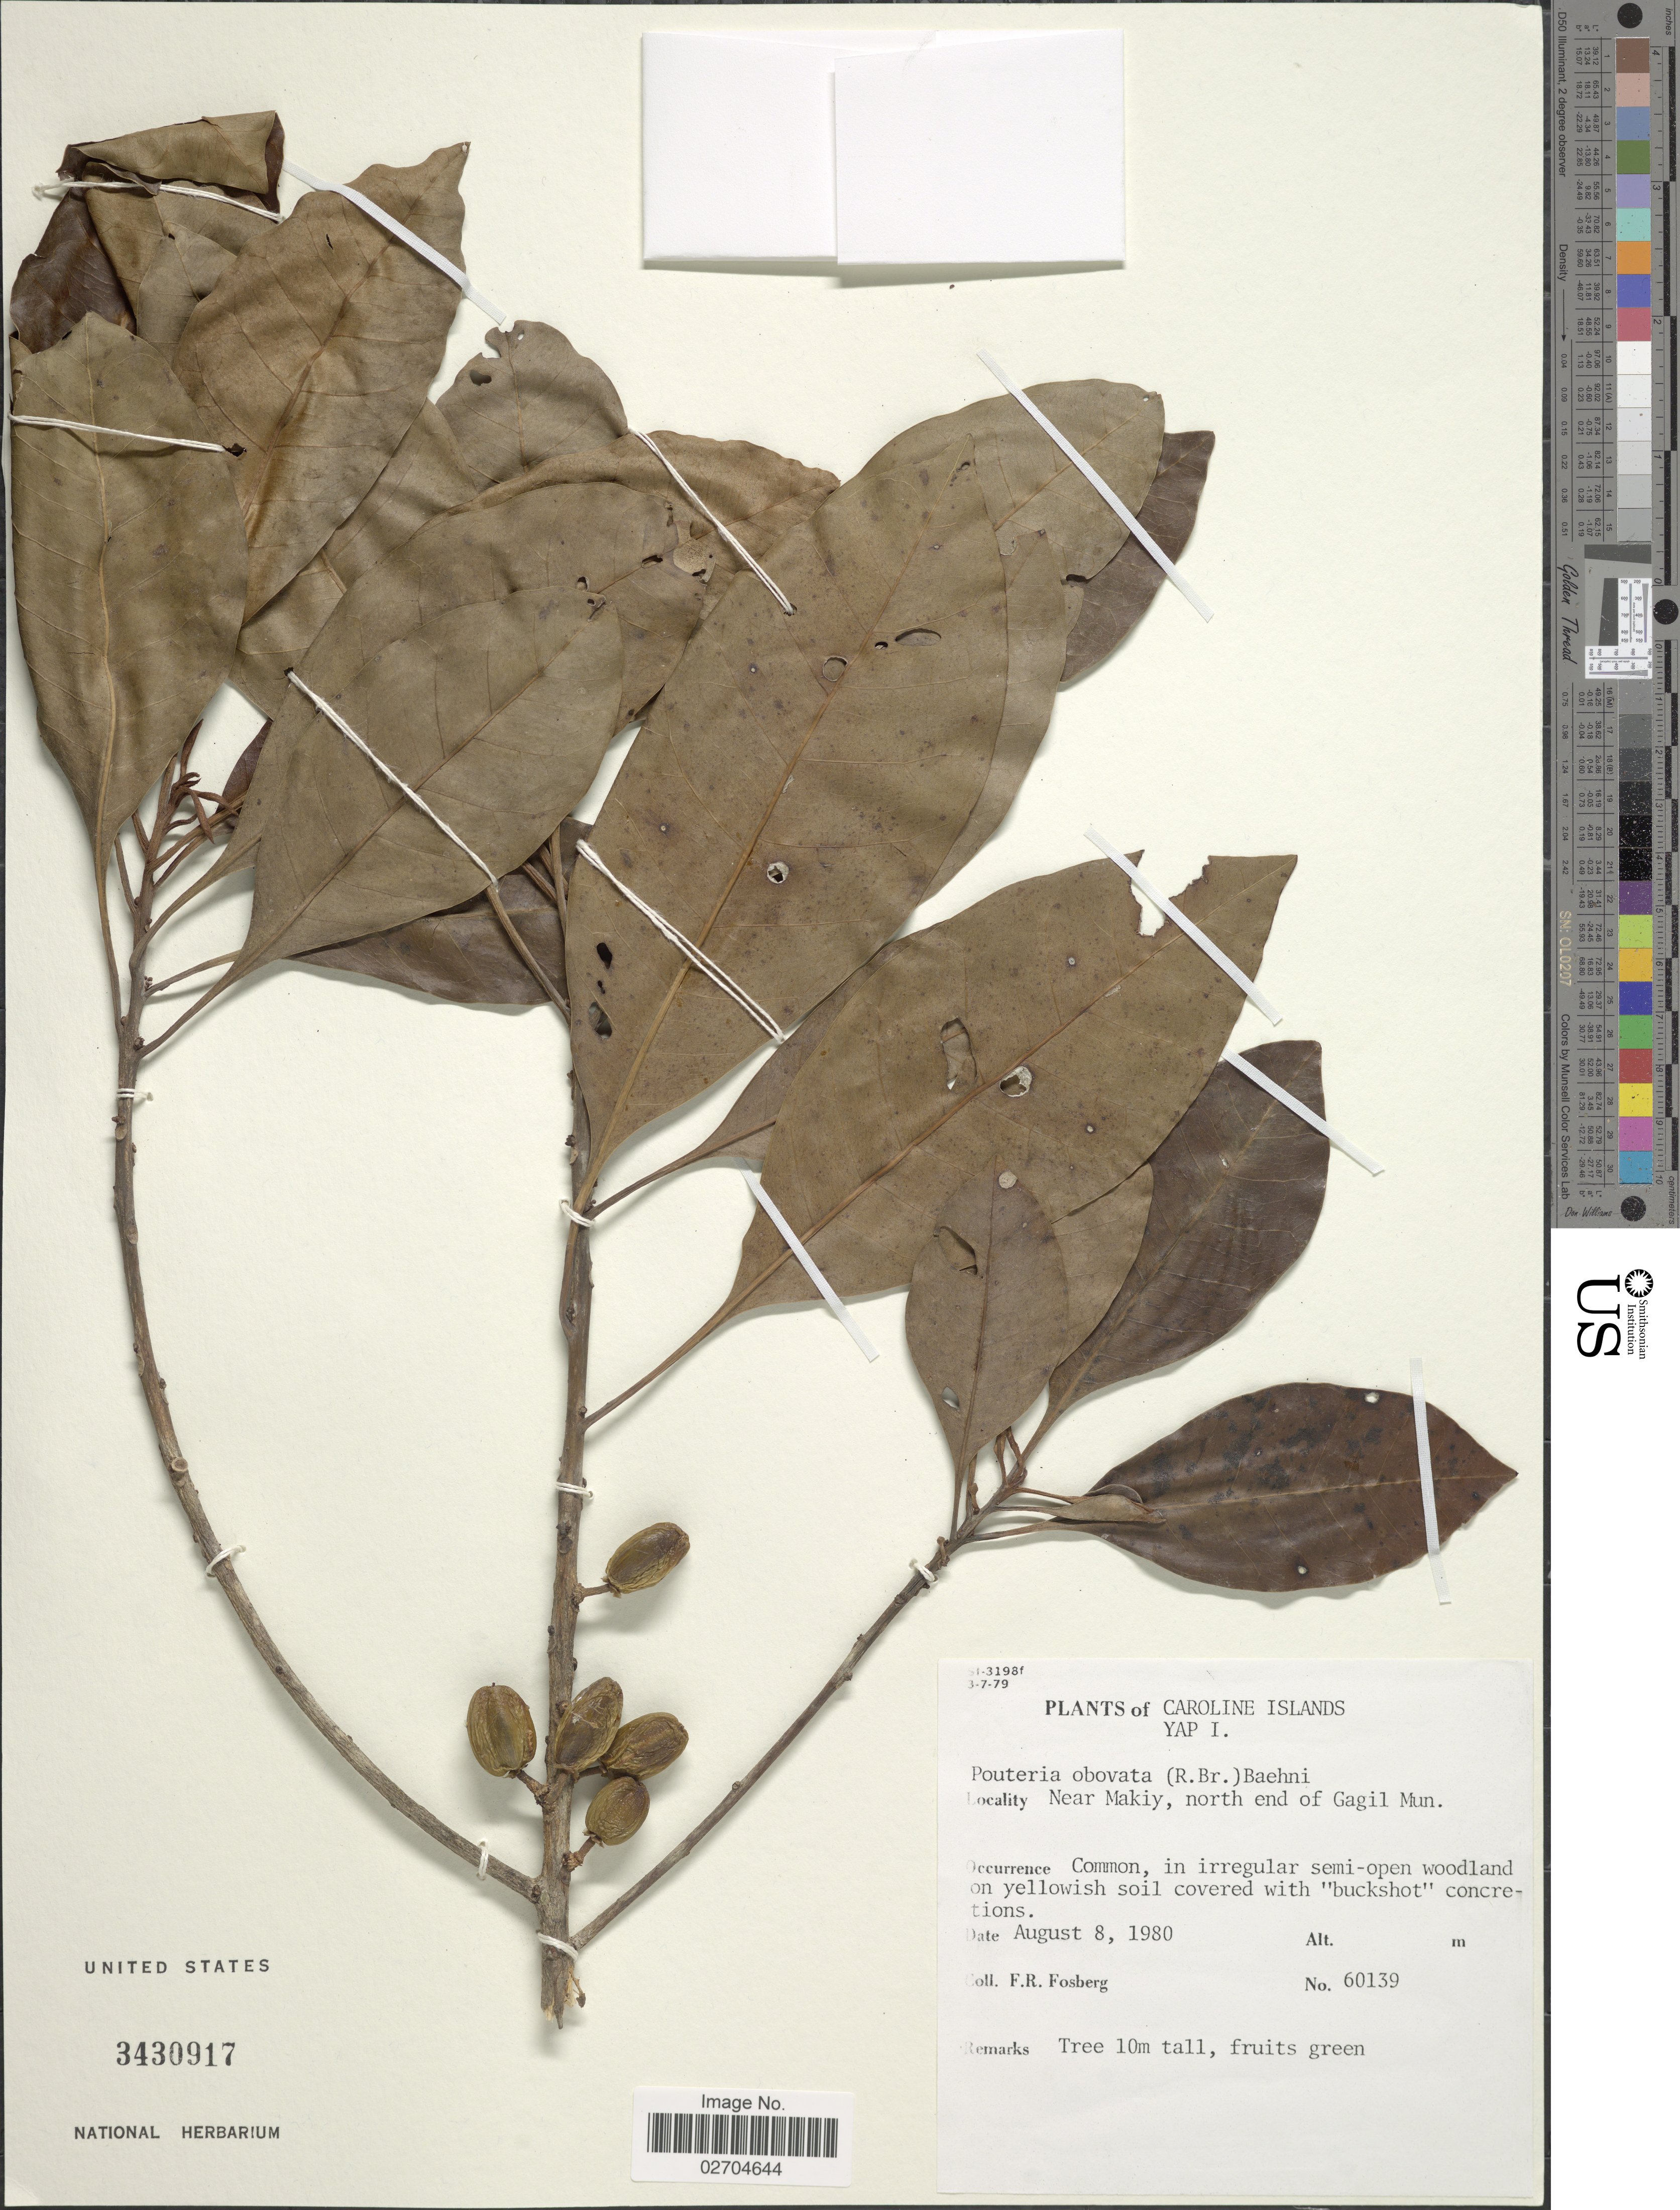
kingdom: Plantae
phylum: Tracheophyta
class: Magnoliopsida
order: Ericales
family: Sapotaceae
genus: Planchonella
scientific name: Planchonella obovata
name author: (R. Br.) Pierre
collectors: F. R. Fosberg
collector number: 60139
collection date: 1980-08-08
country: Micronesia, Federated States of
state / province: Yap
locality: Caroline Islands. Yap I. Near Maiky, north end of Gagil Mun.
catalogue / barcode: US 3430917